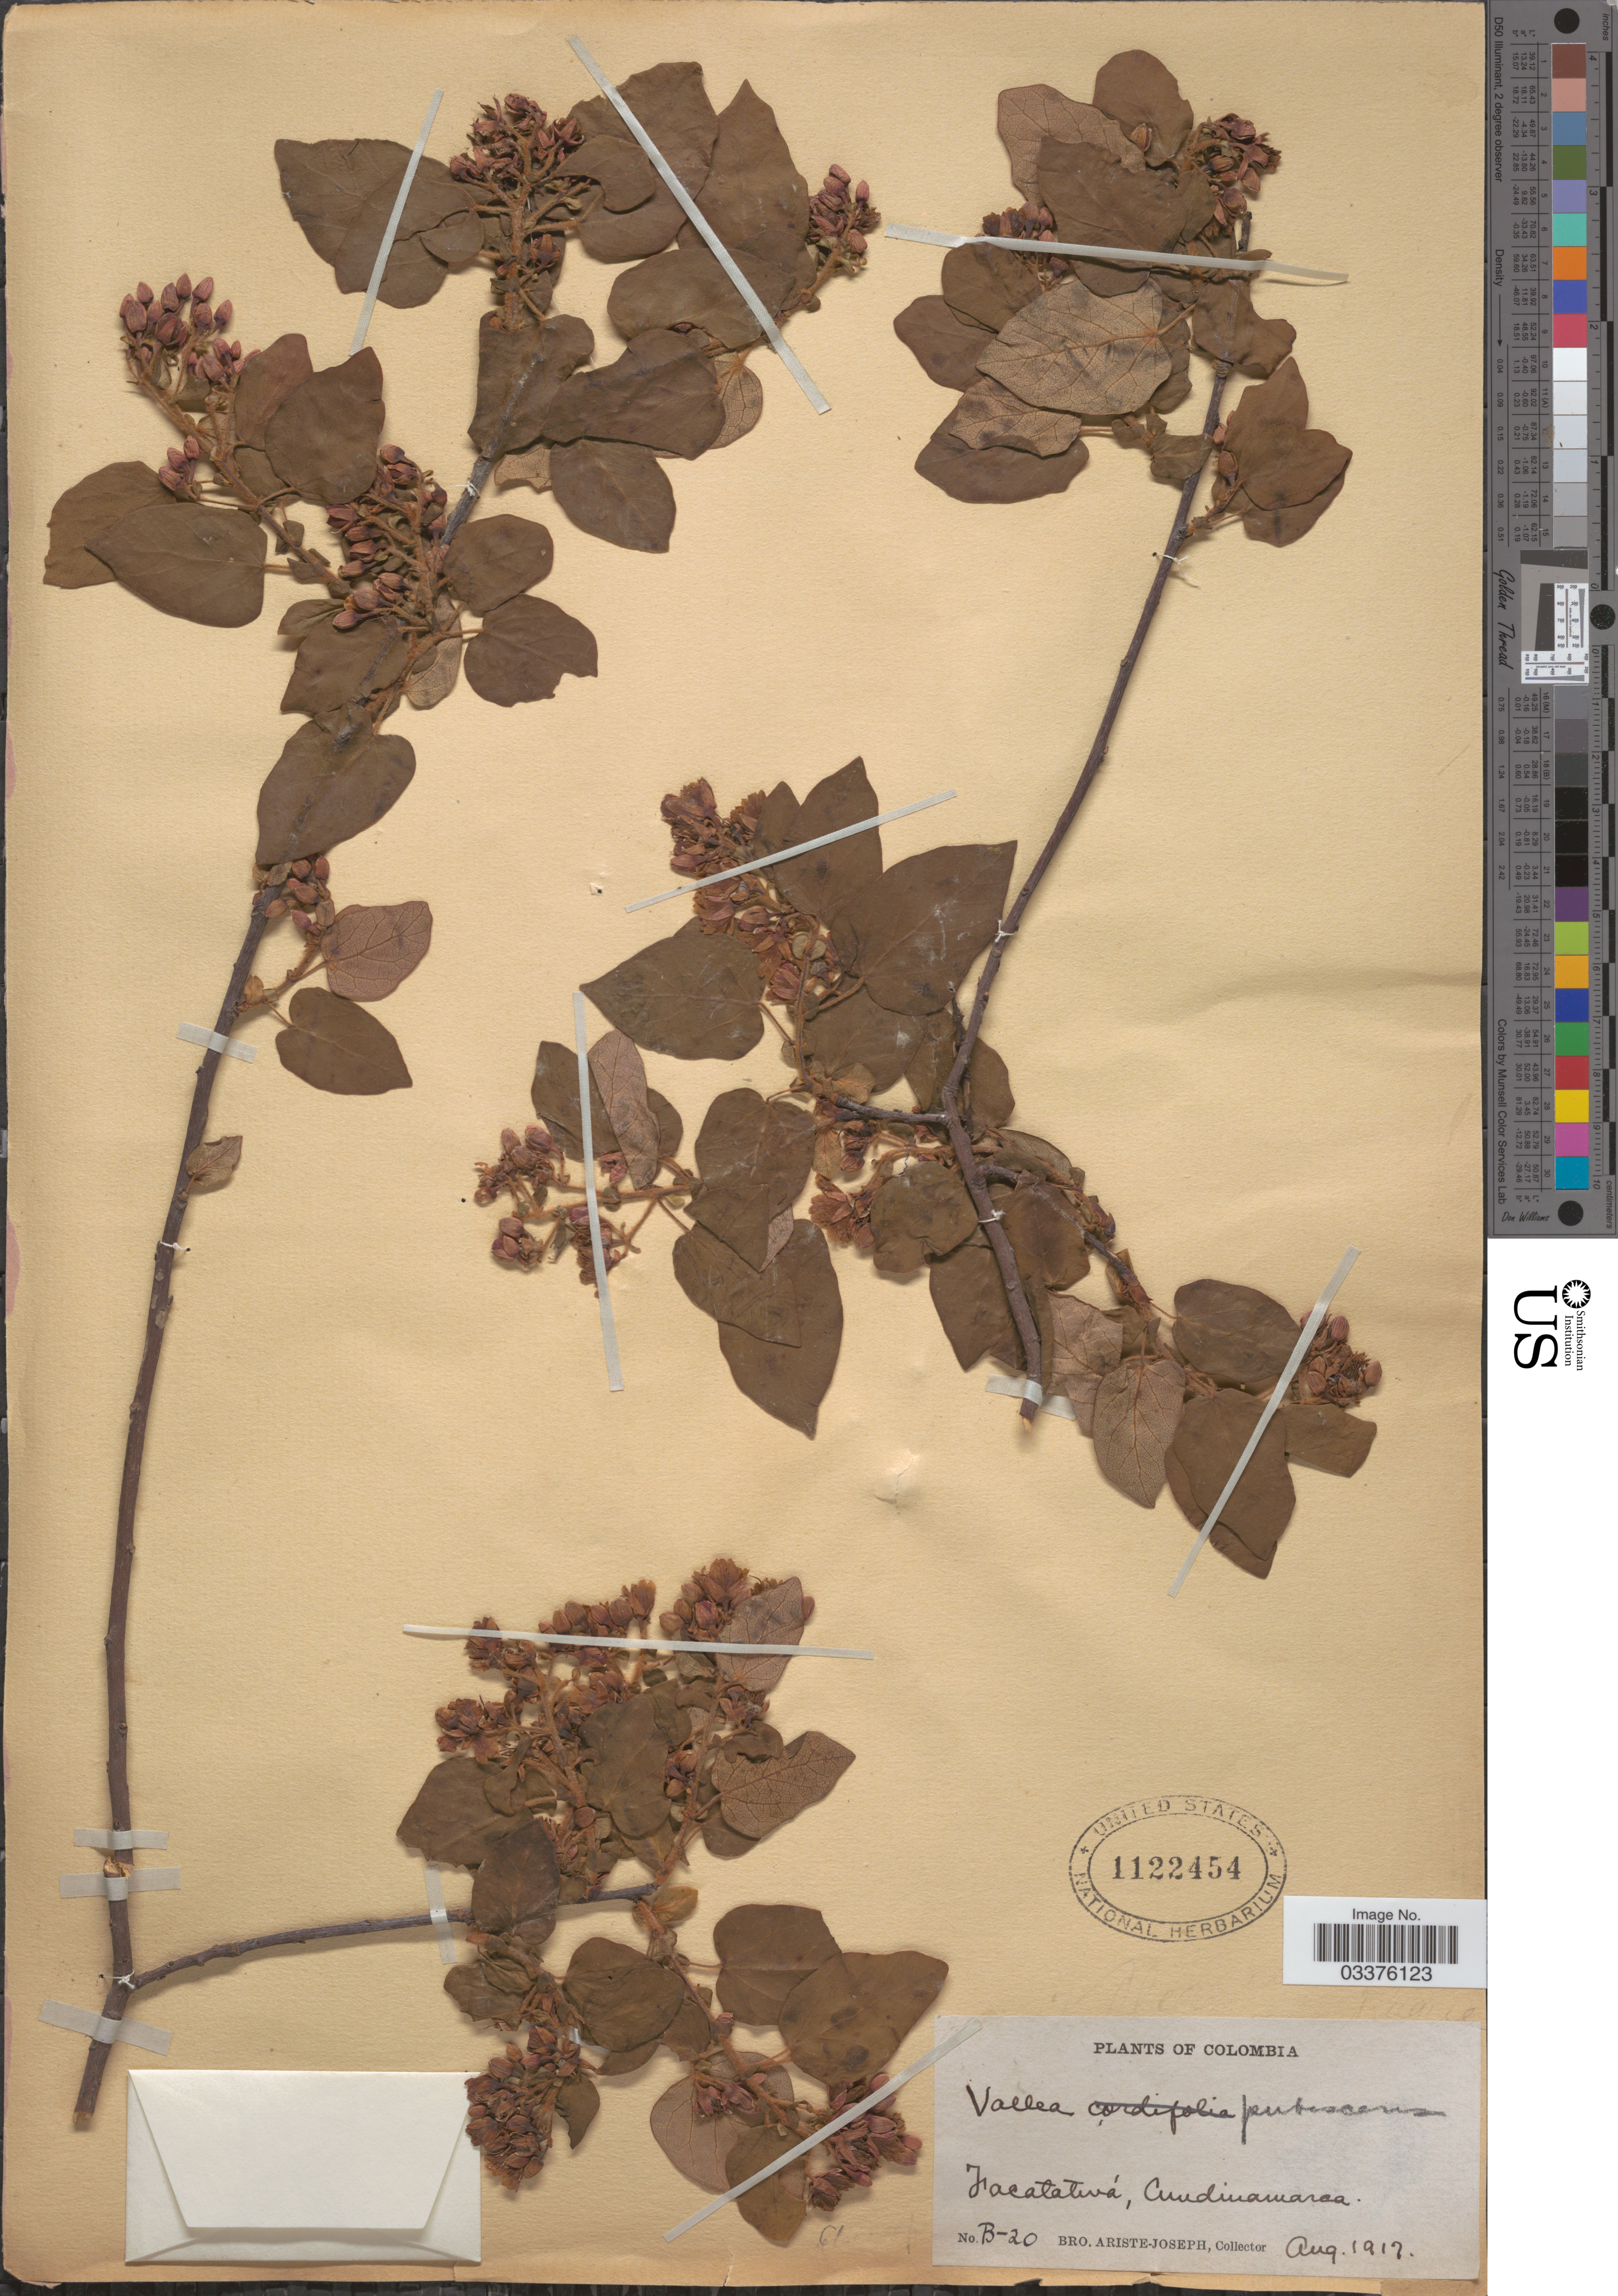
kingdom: Plantae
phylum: Tracheophyta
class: Magnoliopsida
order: Oxalidales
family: Elaeocarpaceae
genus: Vallea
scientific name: Vallea stipularis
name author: L. f.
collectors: Bro. Ariste-Joseph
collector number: B-20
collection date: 1917-08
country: Colombia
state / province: Cundinamarca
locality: Facatativá.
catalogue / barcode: US 1122454